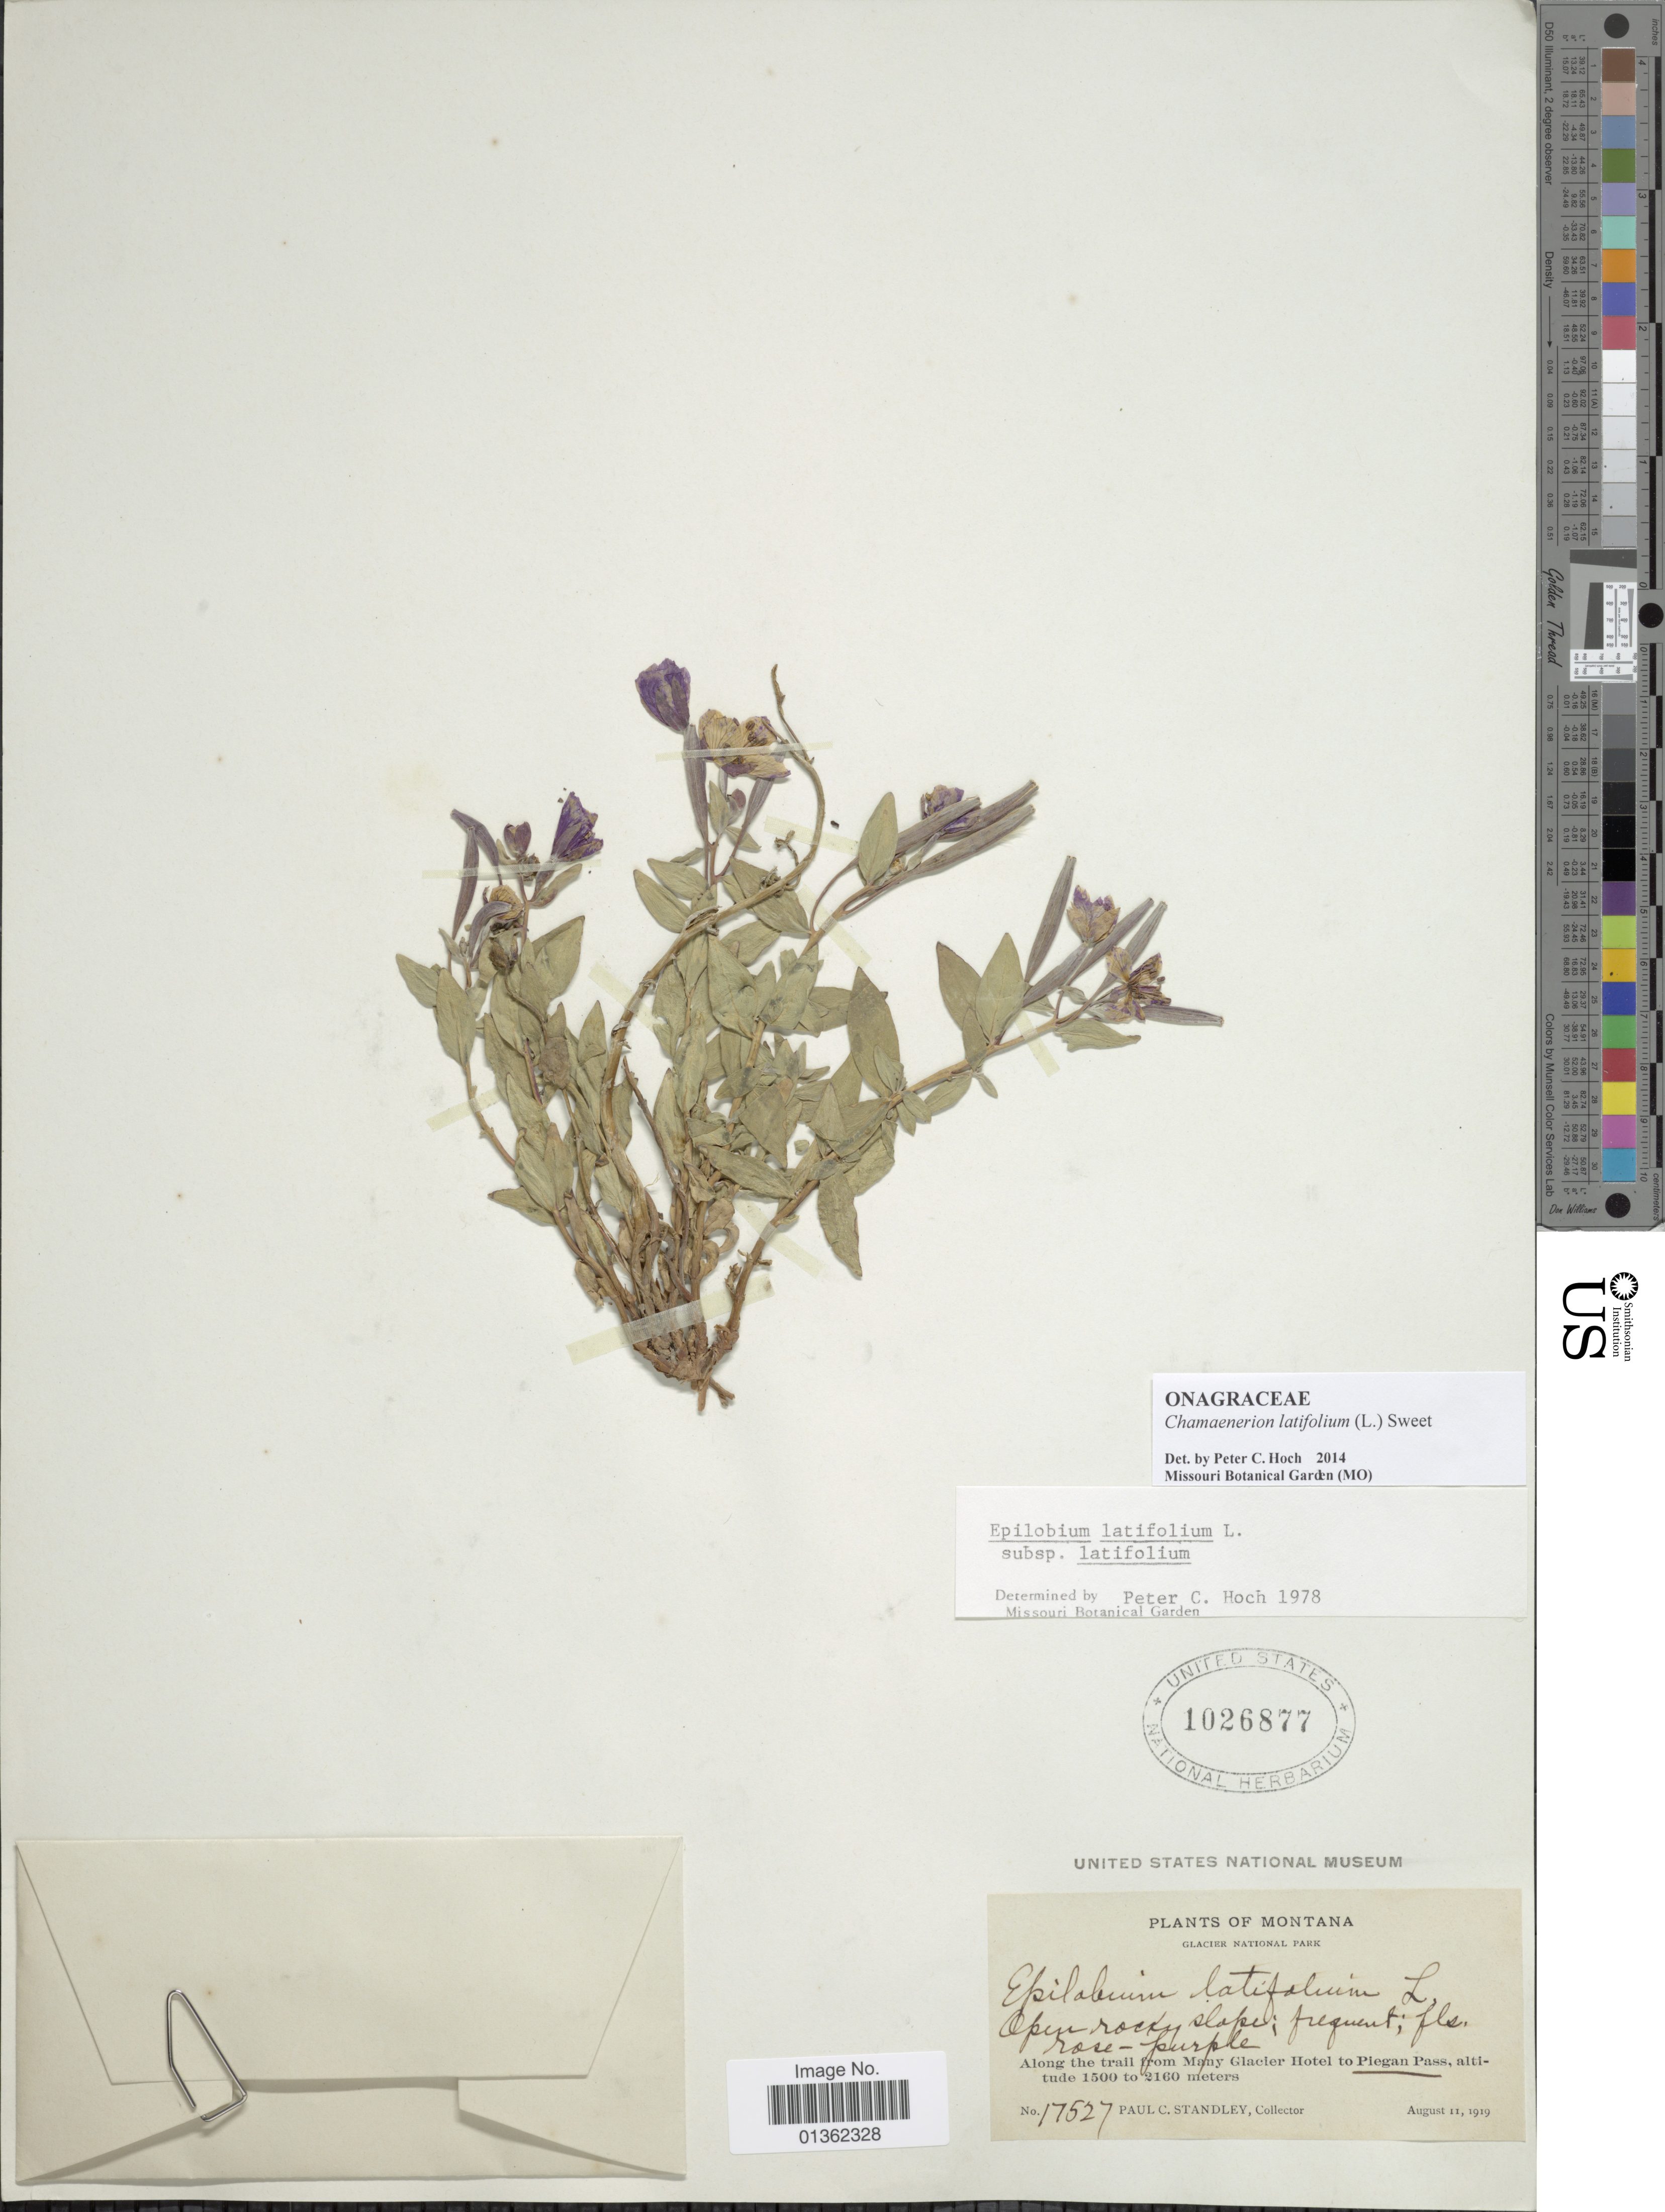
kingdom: Plantae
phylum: Tracheophyta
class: Magnoliopsida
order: Myrtales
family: Onagraceae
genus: Chamaenerion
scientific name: Chamaenerion latifolium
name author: (L.) Th. Fr. & Lange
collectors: P. C. Standley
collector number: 17527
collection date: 1919-08-11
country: United States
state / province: Montana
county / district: Glacier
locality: Glacier National Park. Along the trail from Many Glacier Hotel to Piegan Pass.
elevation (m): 1500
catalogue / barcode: US 1026877